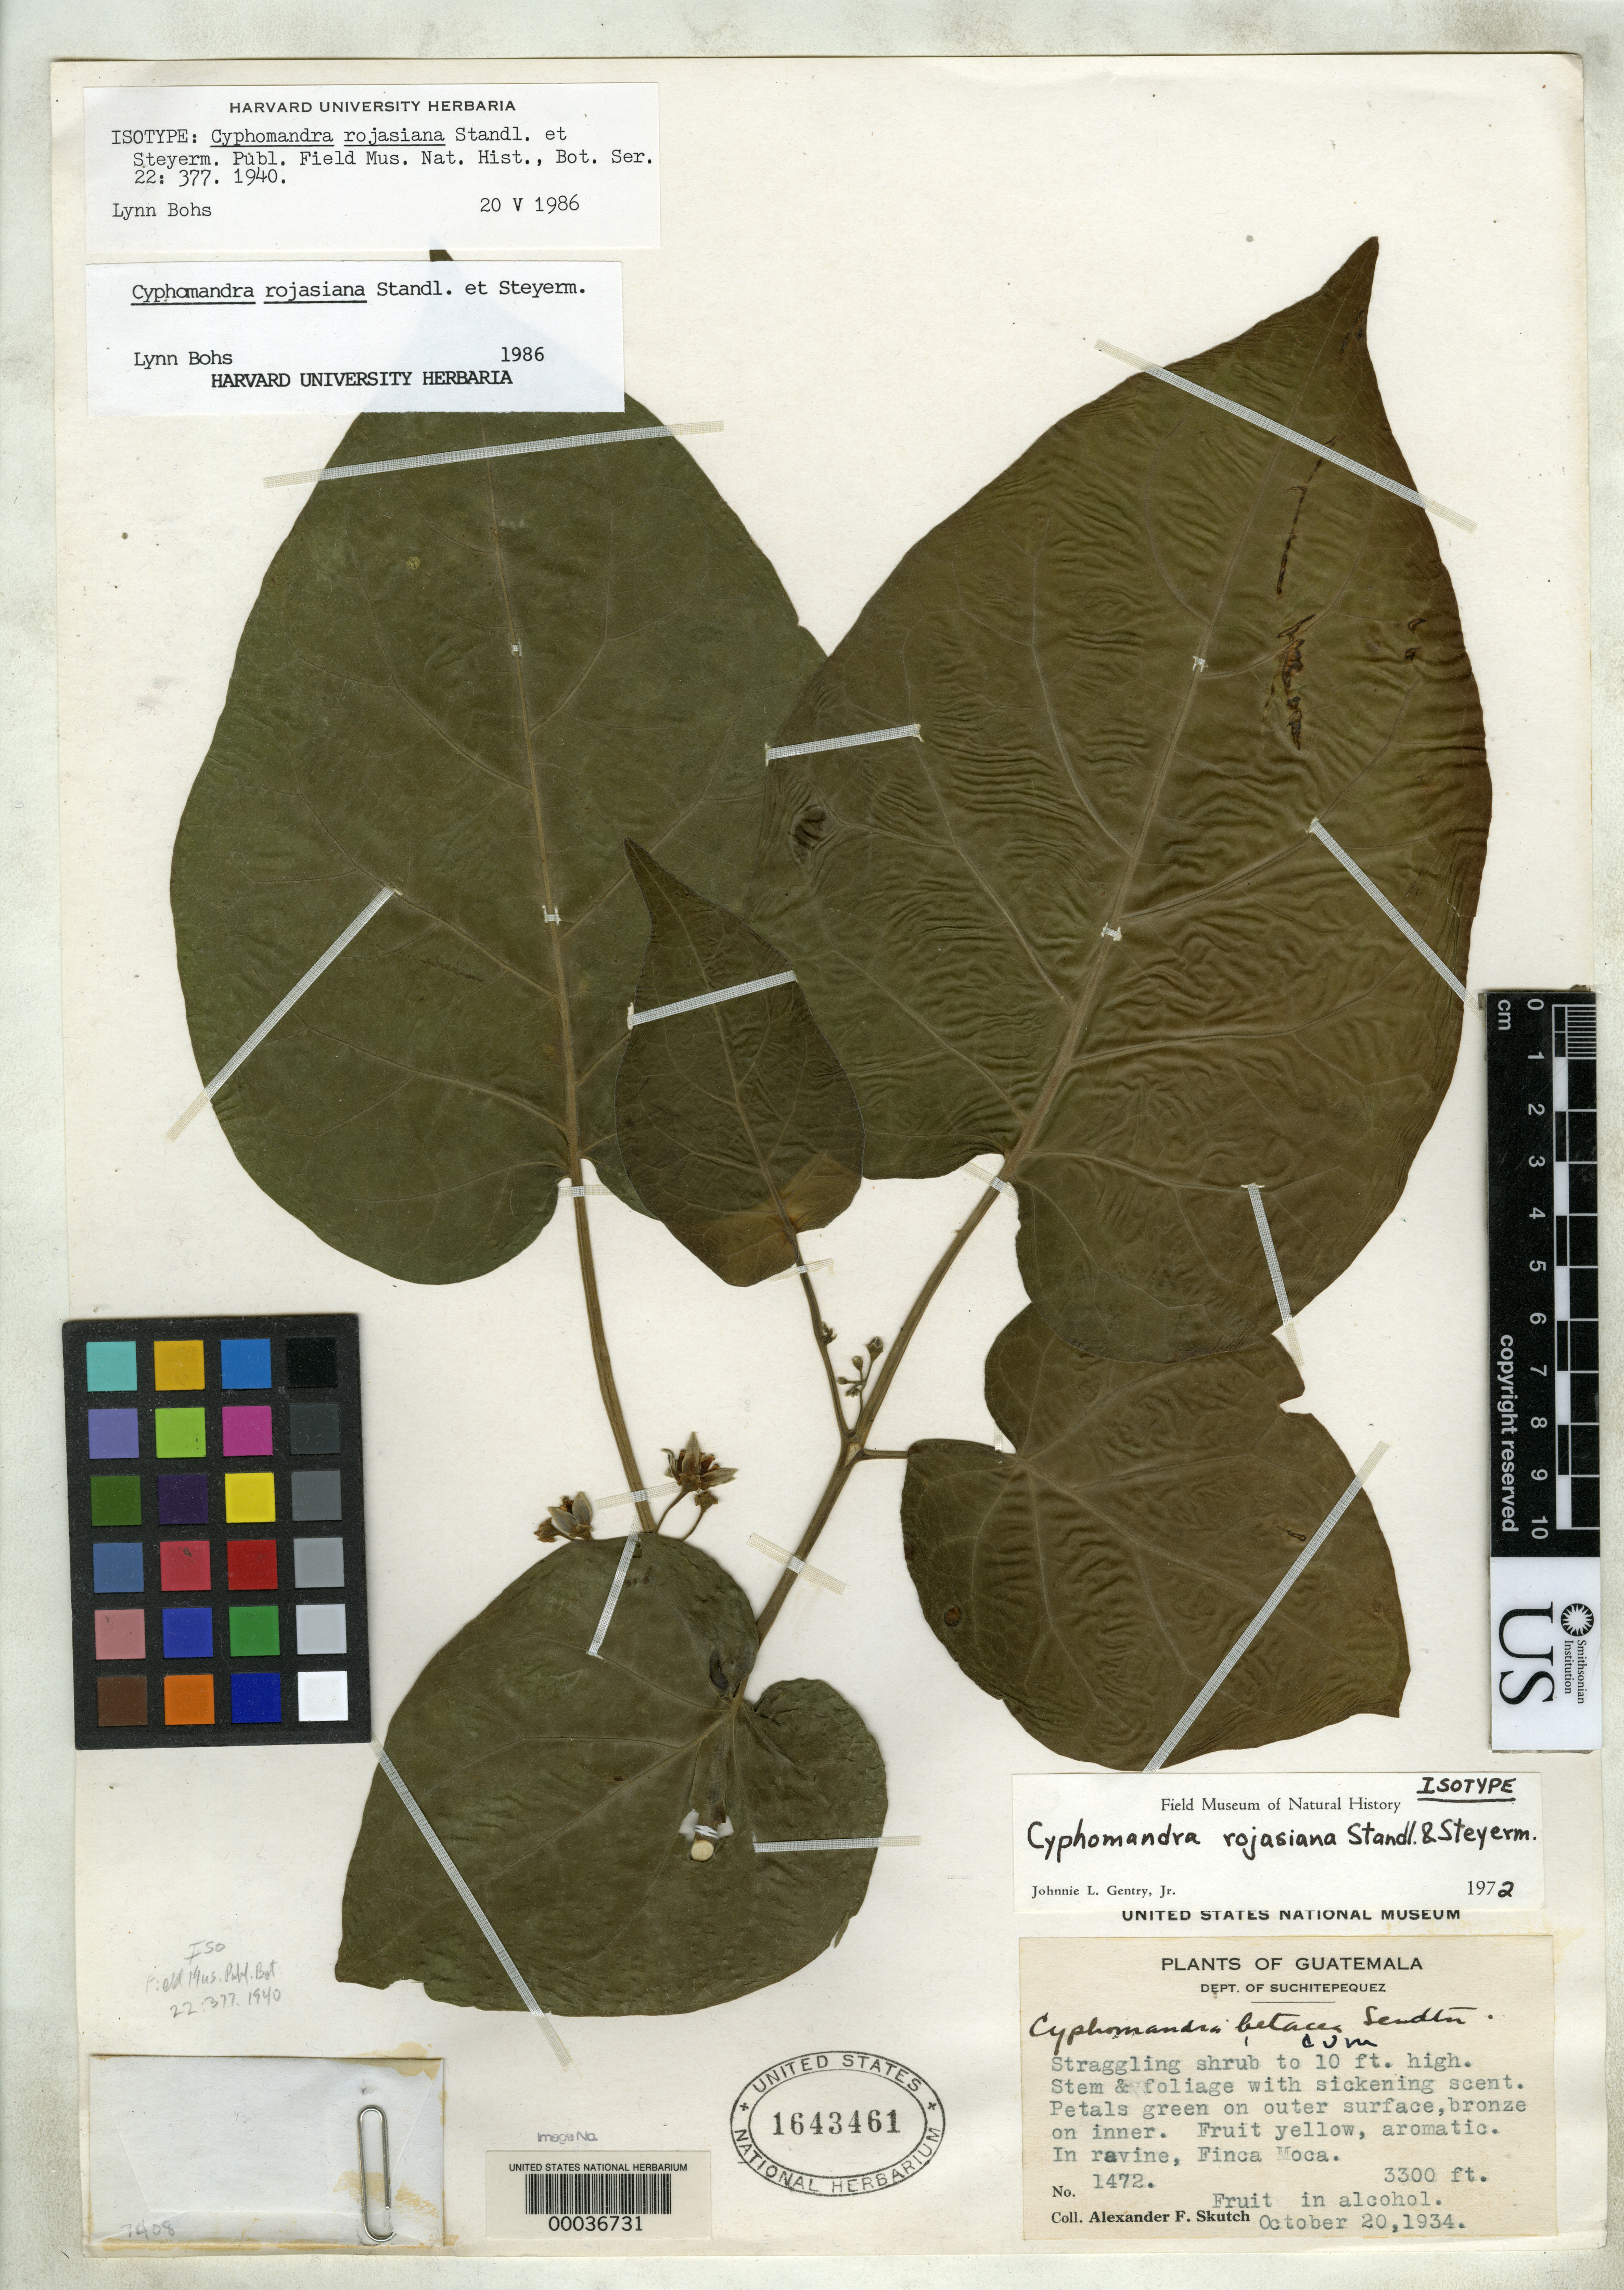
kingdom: Plantae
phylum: Tracheophyta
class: Magnoliopsida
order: Solanales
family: Solanaceae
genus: Cyphomandra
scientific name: Cyphomandra rojasiana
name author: Standl. & C.V. Morton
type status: Isotype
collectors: A. F. Skutch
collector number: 1472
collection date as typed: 20 Oct 1934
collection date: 1934-10-20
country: Guatemala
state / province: Suchitepéquez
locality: Finca Moca; alt. 3300 ft.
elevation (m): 1006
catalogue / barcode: US 1643461